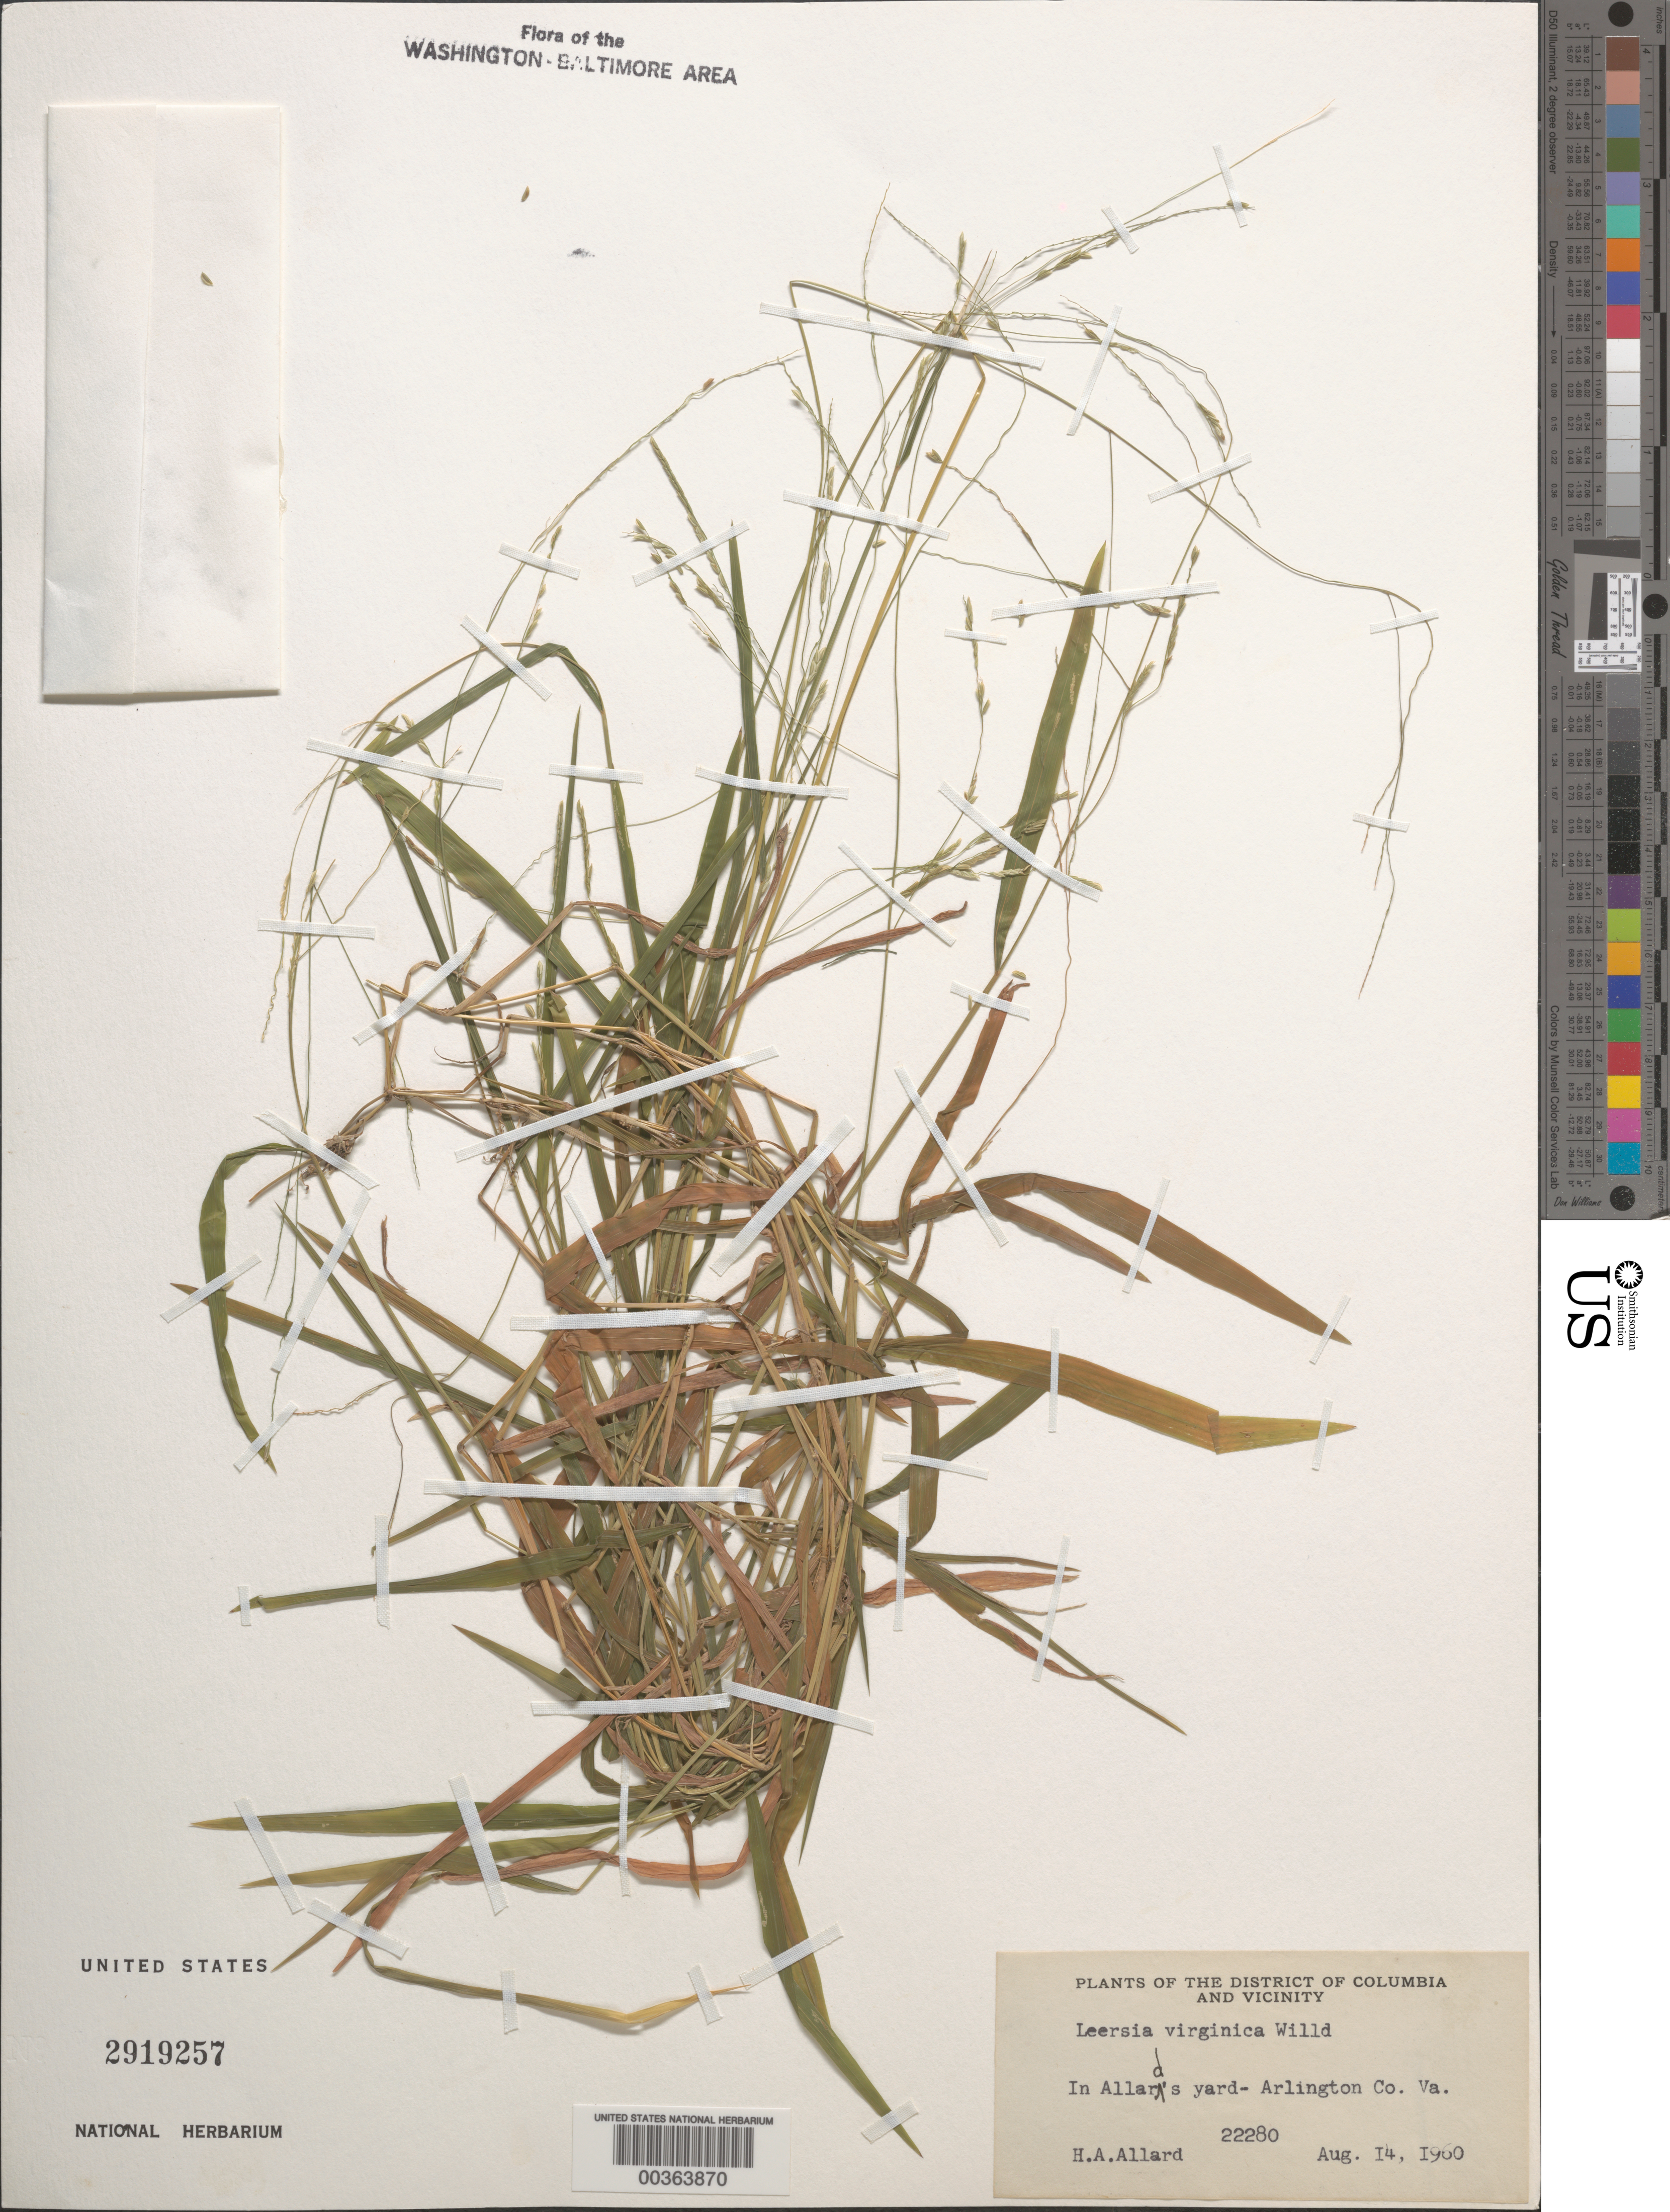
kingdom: Plantae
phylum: Tracheophyta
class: Liliopsida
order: Poales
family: Poaceae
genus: Leersia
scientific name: Leersia virginica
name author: Willd.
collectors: H. A. Allard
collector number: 22280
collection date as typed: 14 Aug 1960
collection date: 1960-08-14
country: United States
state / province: Virginia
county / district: Arlington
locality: Allards Yard, Arlington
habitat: Yard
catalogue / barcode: US 2919257